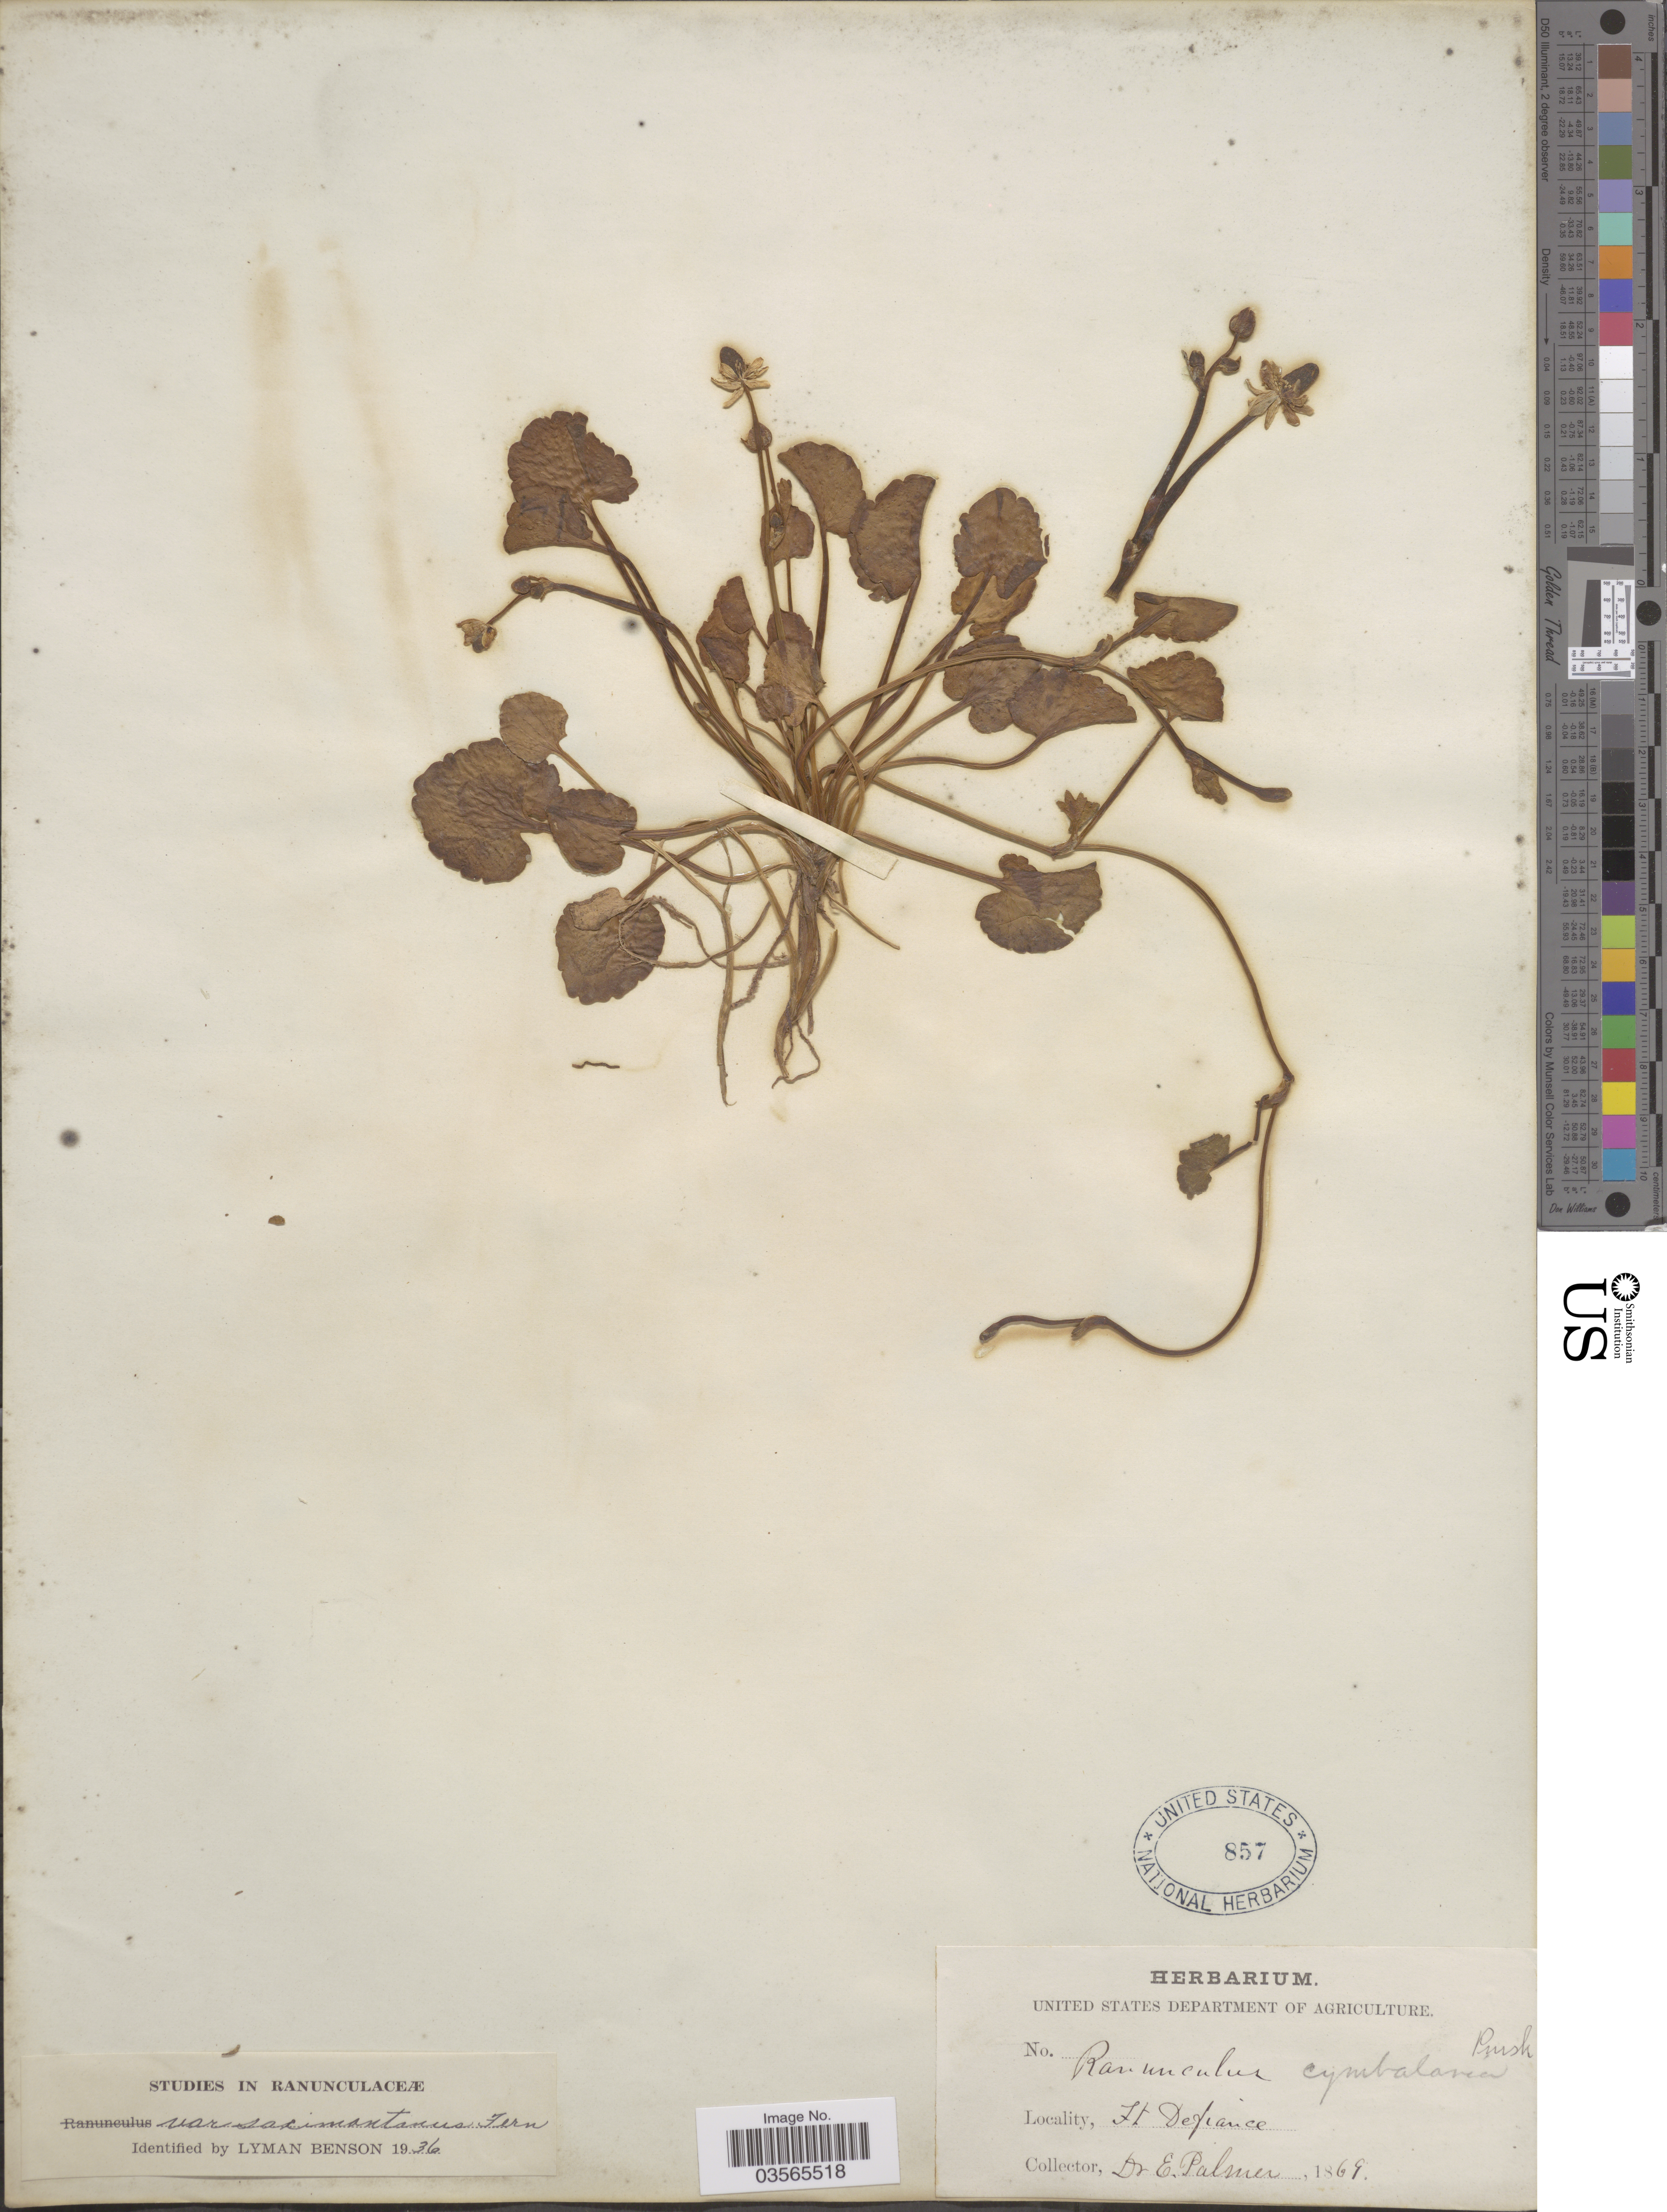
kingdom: Plantae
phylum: Tracheophyta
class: Magnoliopsida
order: Ranunculales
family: Ranunculaceae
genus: Halerpestes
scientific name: Halerpestes cymbalaria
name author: (Pursh) Greene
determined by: Strong, M. T., (US), Smithsonian Institution - National Museum of Natural History (UNITED STATES)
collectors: E. Palmer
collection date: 1869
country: United States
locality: Ft. Defiance.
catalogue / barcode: US 857